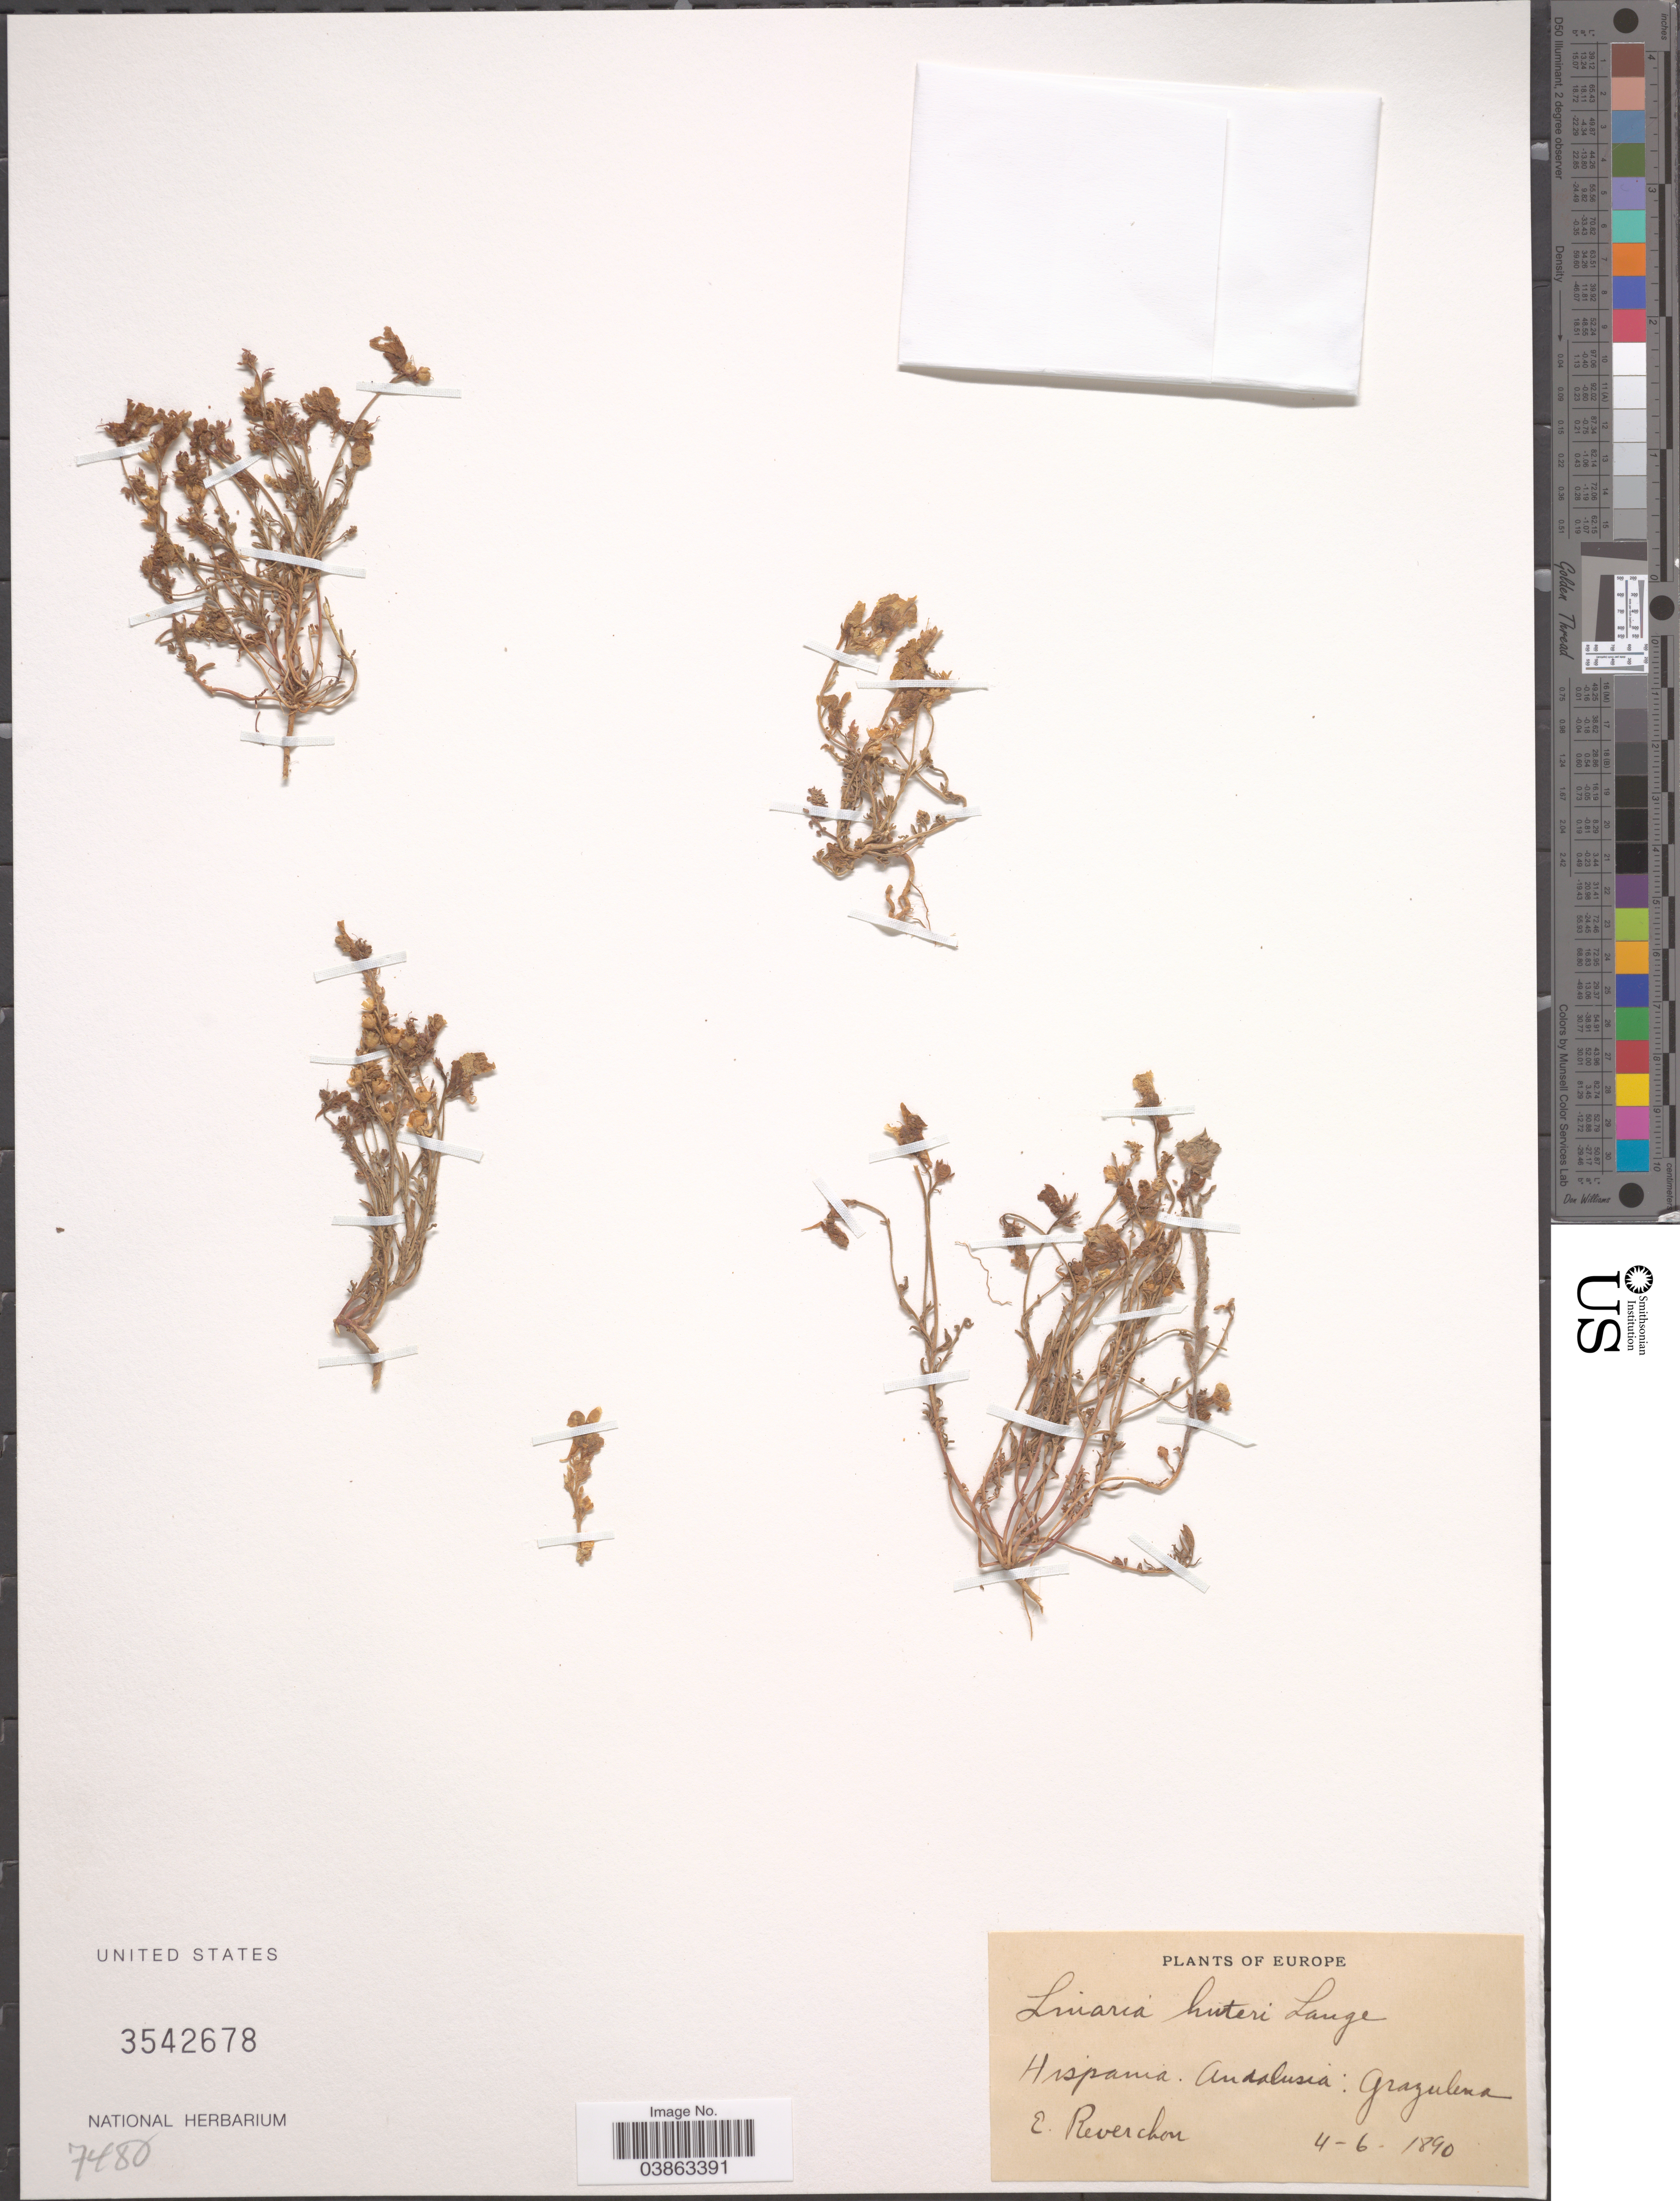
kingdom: Plantae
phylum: Tracheophyta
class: Magnoliopsida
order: Lamiales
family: Plantaginaceae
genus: Linaria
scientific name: Linaria huteri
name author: Lange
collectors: E. Reverchon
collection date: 1890-06-04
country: Spain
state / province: Andalucía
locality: Hispania: Andalusia: Grazulena.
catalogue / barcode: US 3542678